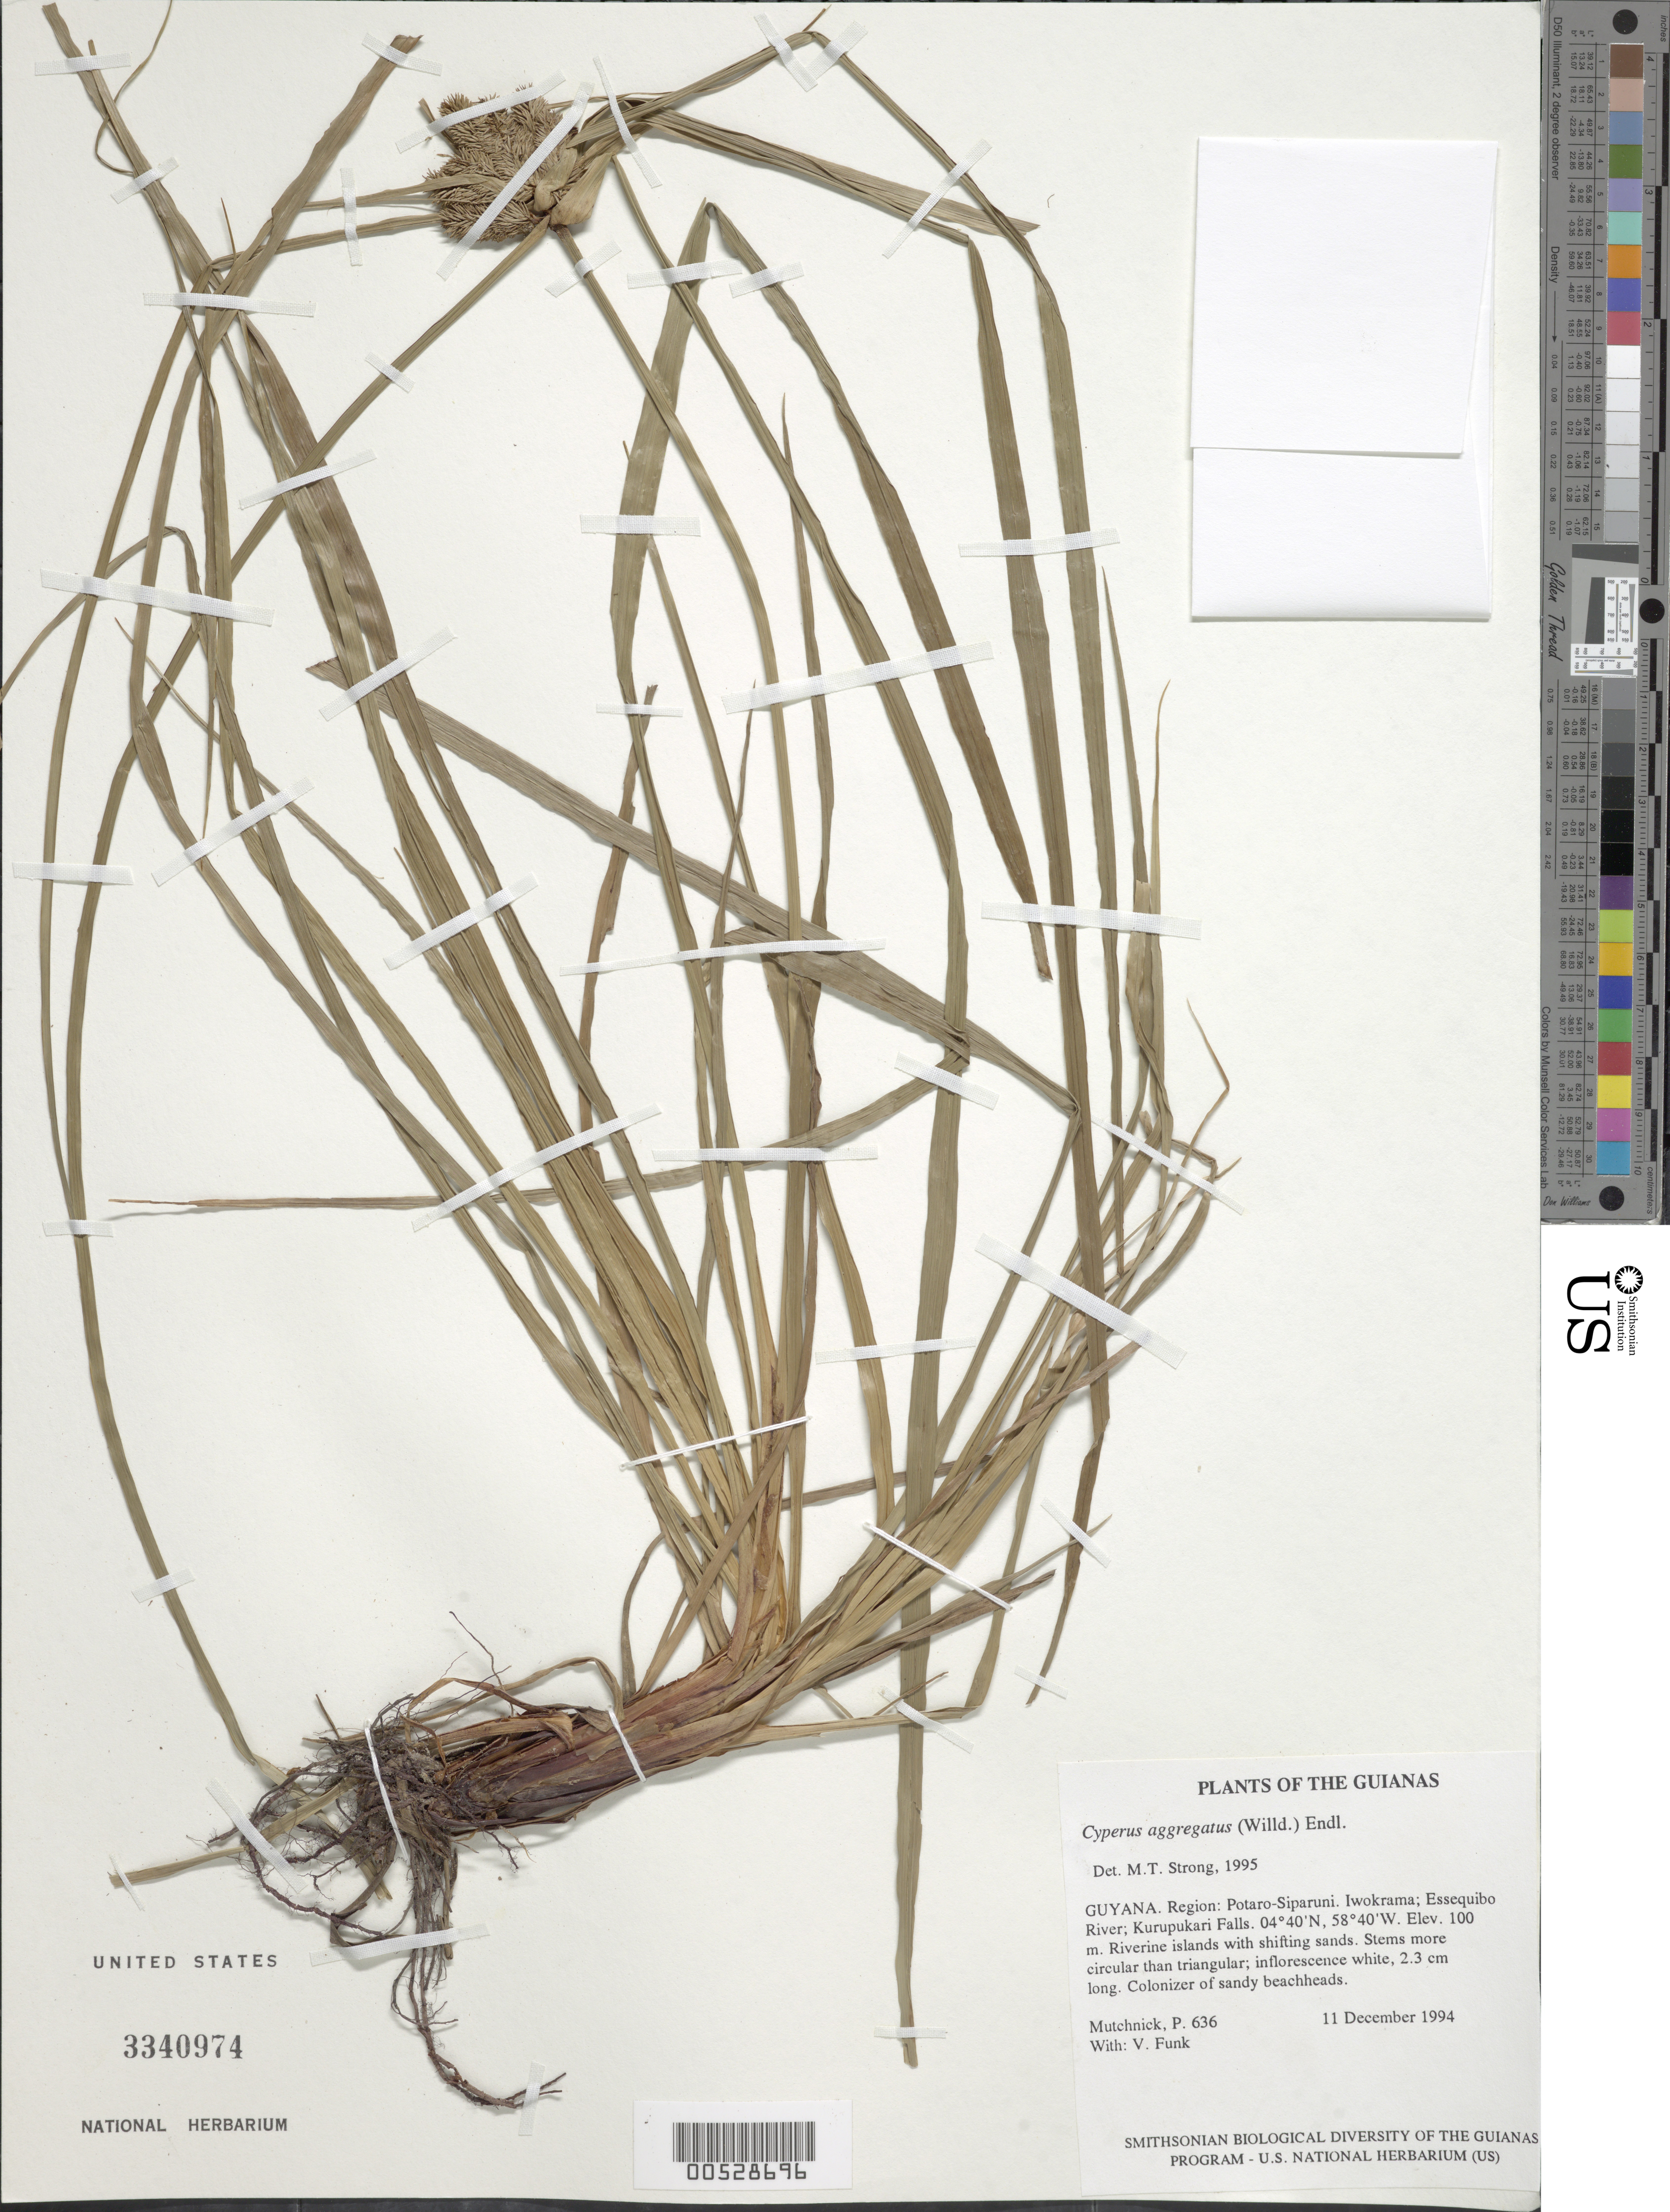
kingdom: Plantae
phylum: Tracheophyta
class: Liliopsida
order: Poales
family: Cyperaceae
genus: Cyperus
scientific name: Cyperus aggregatus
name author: (Willd.) Endl.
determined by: Strong, M. T., (US), Smithsonian Institution - National Museum of Natural History (UNITED STATES)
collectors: P. Mutchnick & V. Funk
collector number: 636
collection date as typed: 11 December 1994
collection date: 1994-12-11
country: Guyana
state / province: Potaro-Siparuni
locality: Iwokrama; Essequibo River; Kurupukari Falls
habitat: Riverine islands with shifting sands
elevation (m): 100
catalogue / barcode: US 3340974